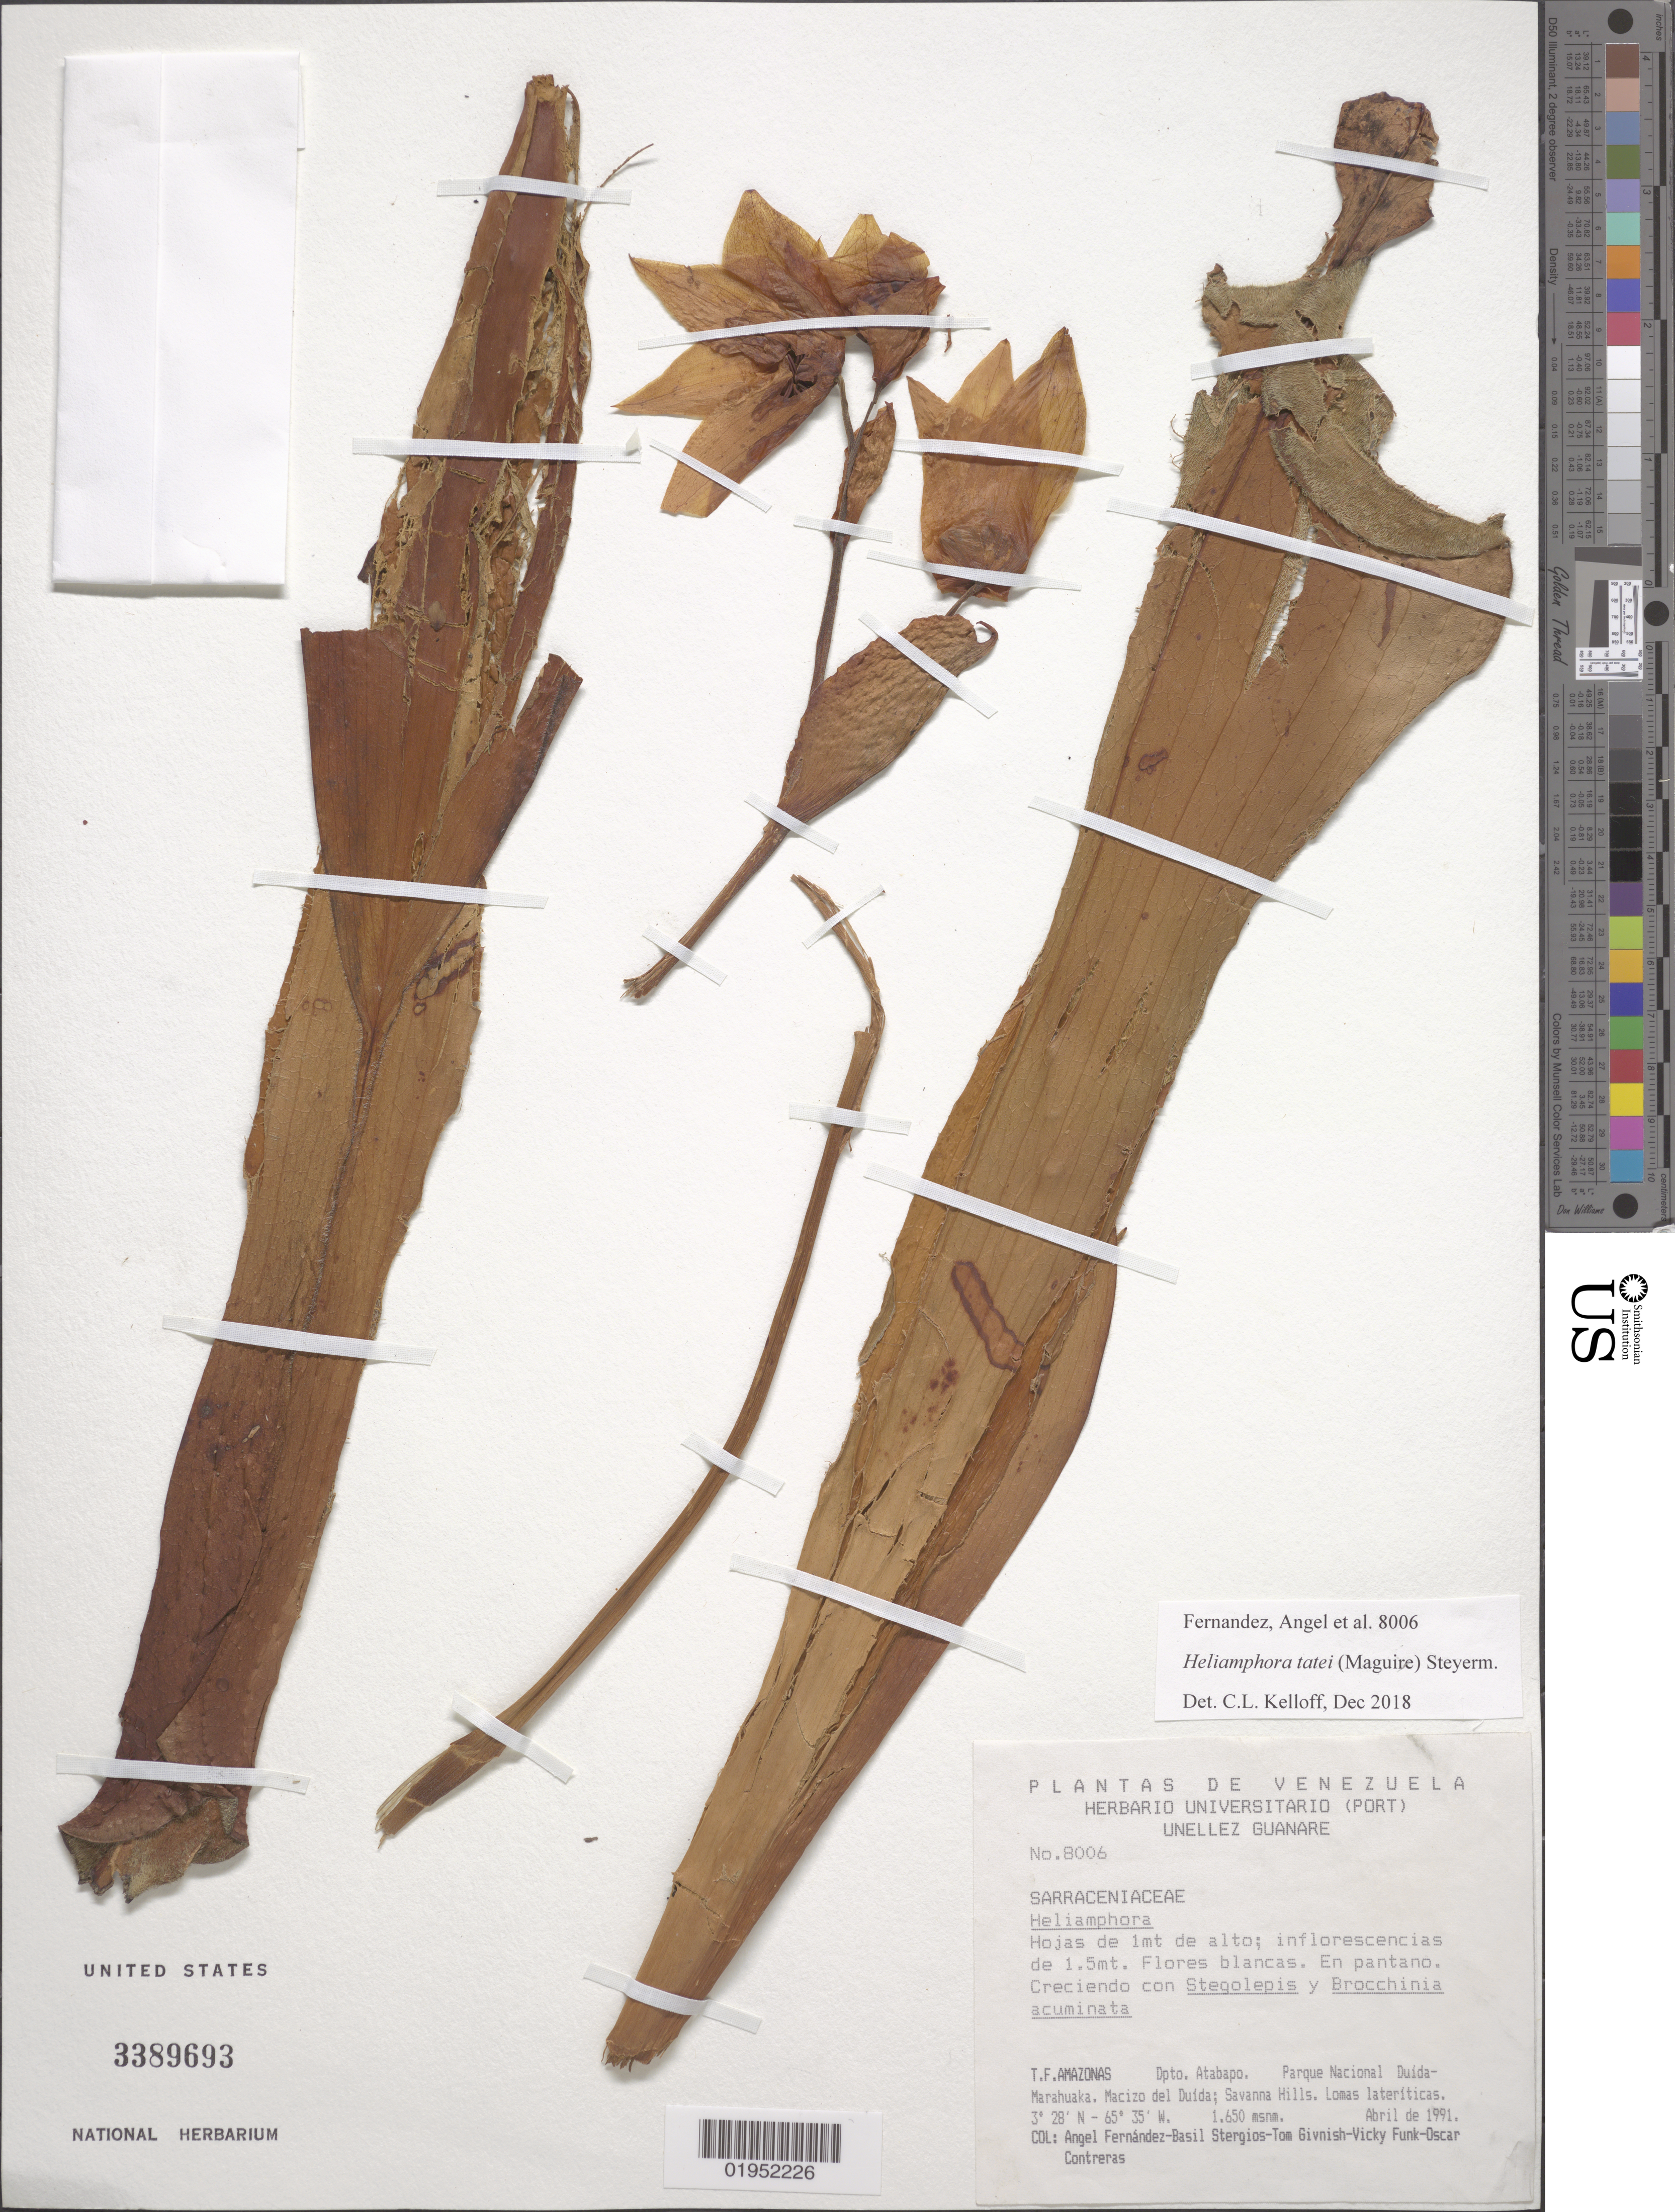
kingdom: Plantae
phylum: Tracheophyta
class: Magnoliopsida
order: Ericales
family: Sarraceniaceae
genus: Heliamphora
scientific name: Heliamphora tatei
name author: (Maguire) Steyerm.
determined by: Kelloff, Carol L.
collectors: A. Fernández, B. G. Stergios, T. J. Givnish, V. Funk & O. Contreras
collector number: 8006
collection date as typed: Apr 1991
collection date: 1991-04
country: Venezuela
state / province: Amazonas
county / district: Atabapo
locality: Parque National Duida-Marahuaka, Macizo del Duida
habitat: En pantano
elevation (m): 1650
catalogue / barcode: US 3389693